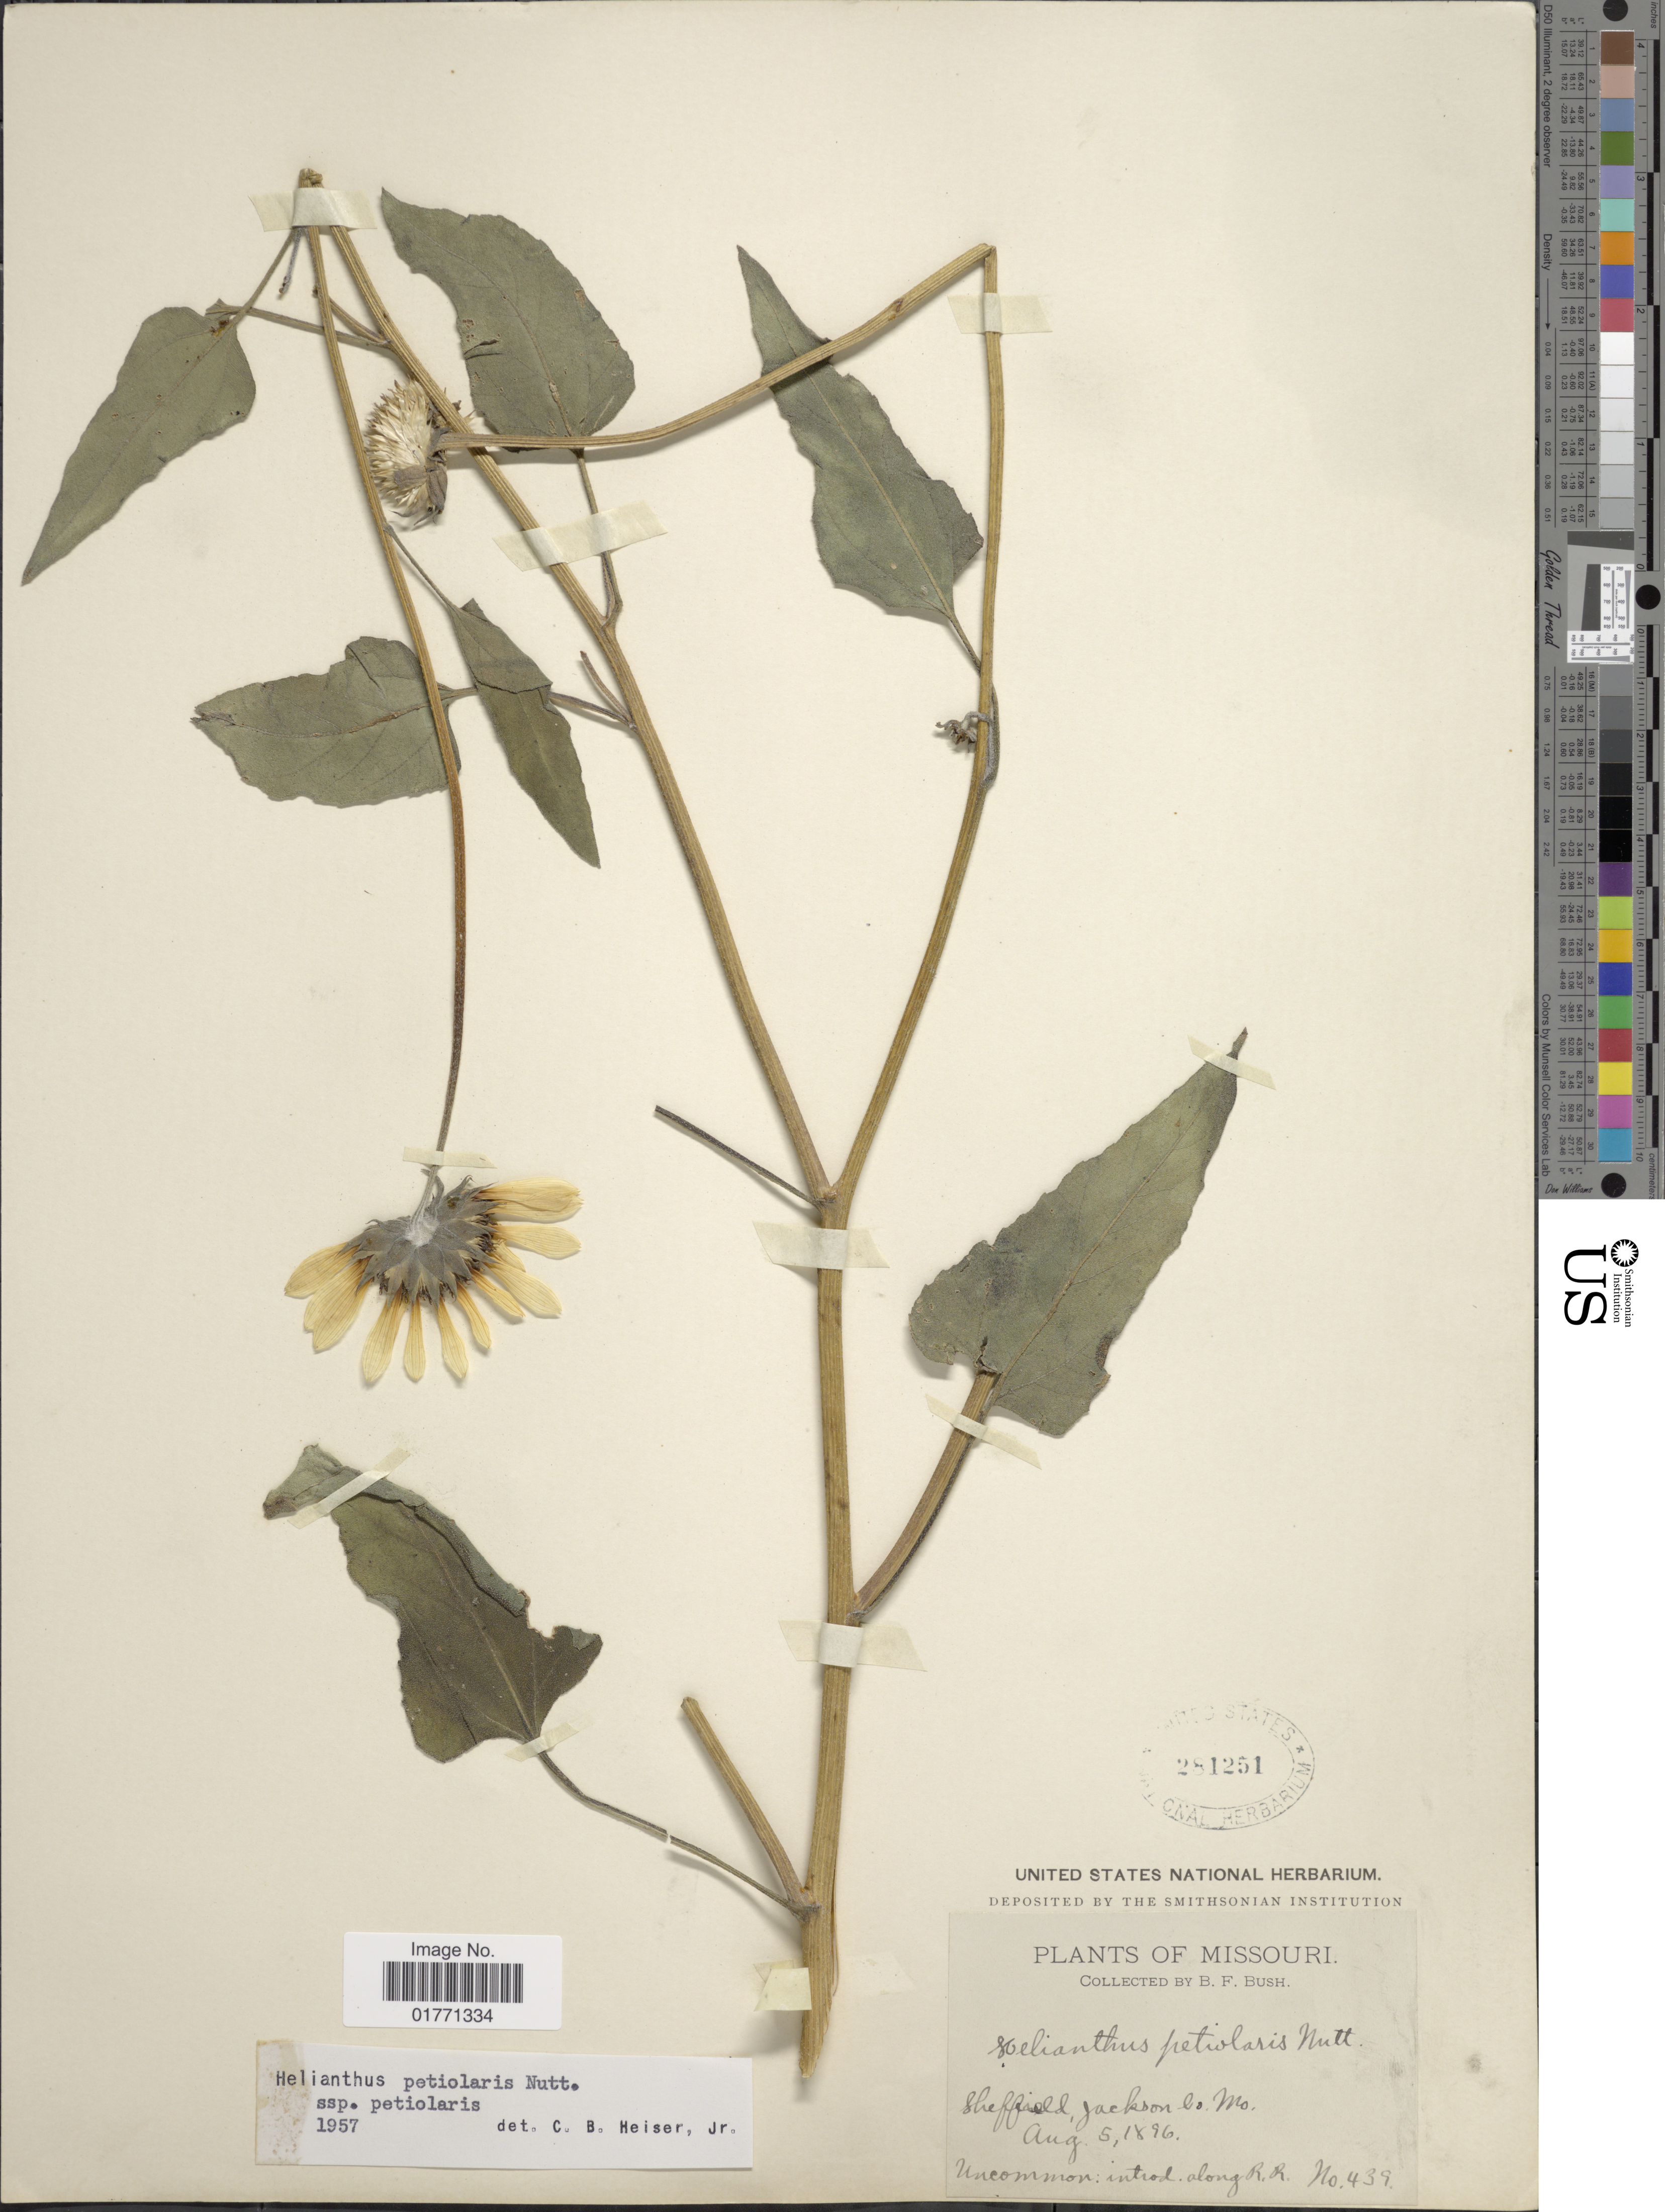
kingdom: Plantae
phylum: Tracheophyta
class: Magnoliopsida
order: Asterales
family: Asteraceae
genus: Helianthus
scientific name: Helianthus petiolaris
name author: Nutt.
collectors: B. F. Bush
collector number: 439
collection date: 1896-08-05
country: United States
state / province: Missouri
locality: Seffield, Jackson Co.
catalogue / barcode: US 281251